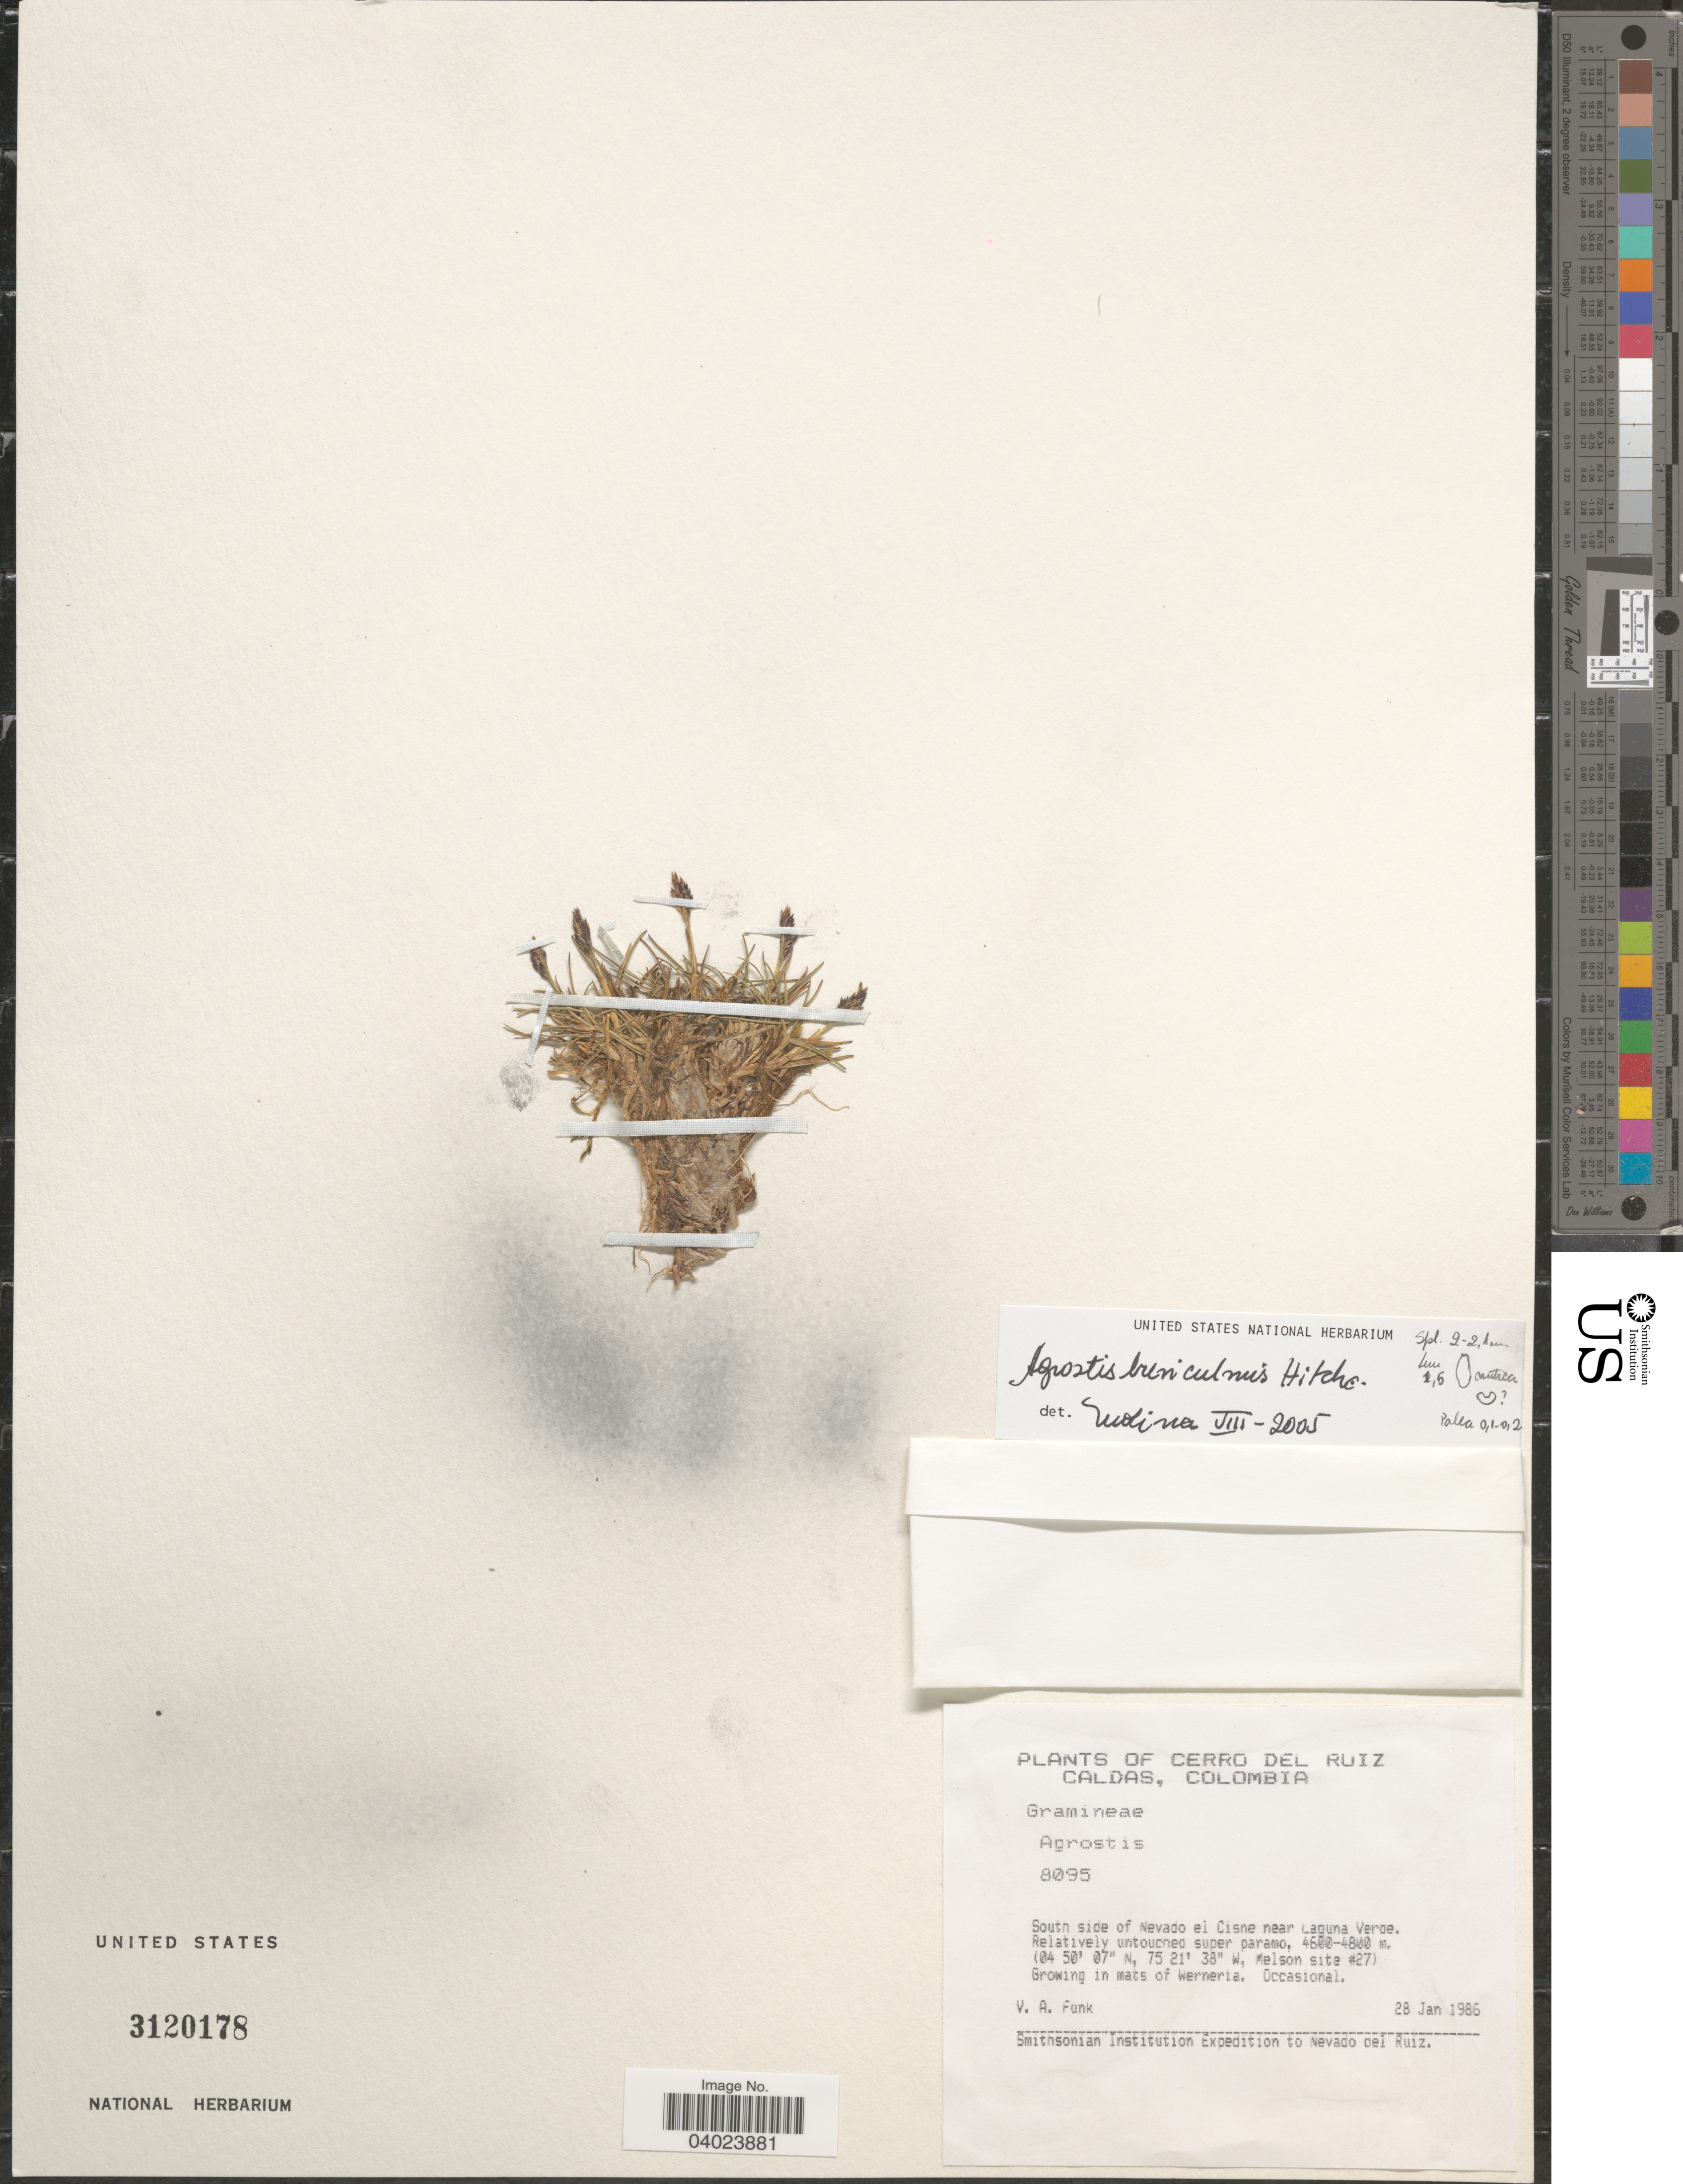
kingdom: Plantae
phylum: Tracheophyta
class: Liliopsida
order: Poales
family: Poaceae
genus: Agrostis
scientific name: Agrostis breviculmis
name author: Hitchc.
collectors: V. Funk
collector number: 8095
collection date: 1986-01-28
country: Colombia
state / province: Caldas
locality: Cerro del Ruiz. South side of Nevado el Cisne near Laguna Verde. Melson sire #27.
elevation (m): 4600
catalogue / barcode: US 3120178